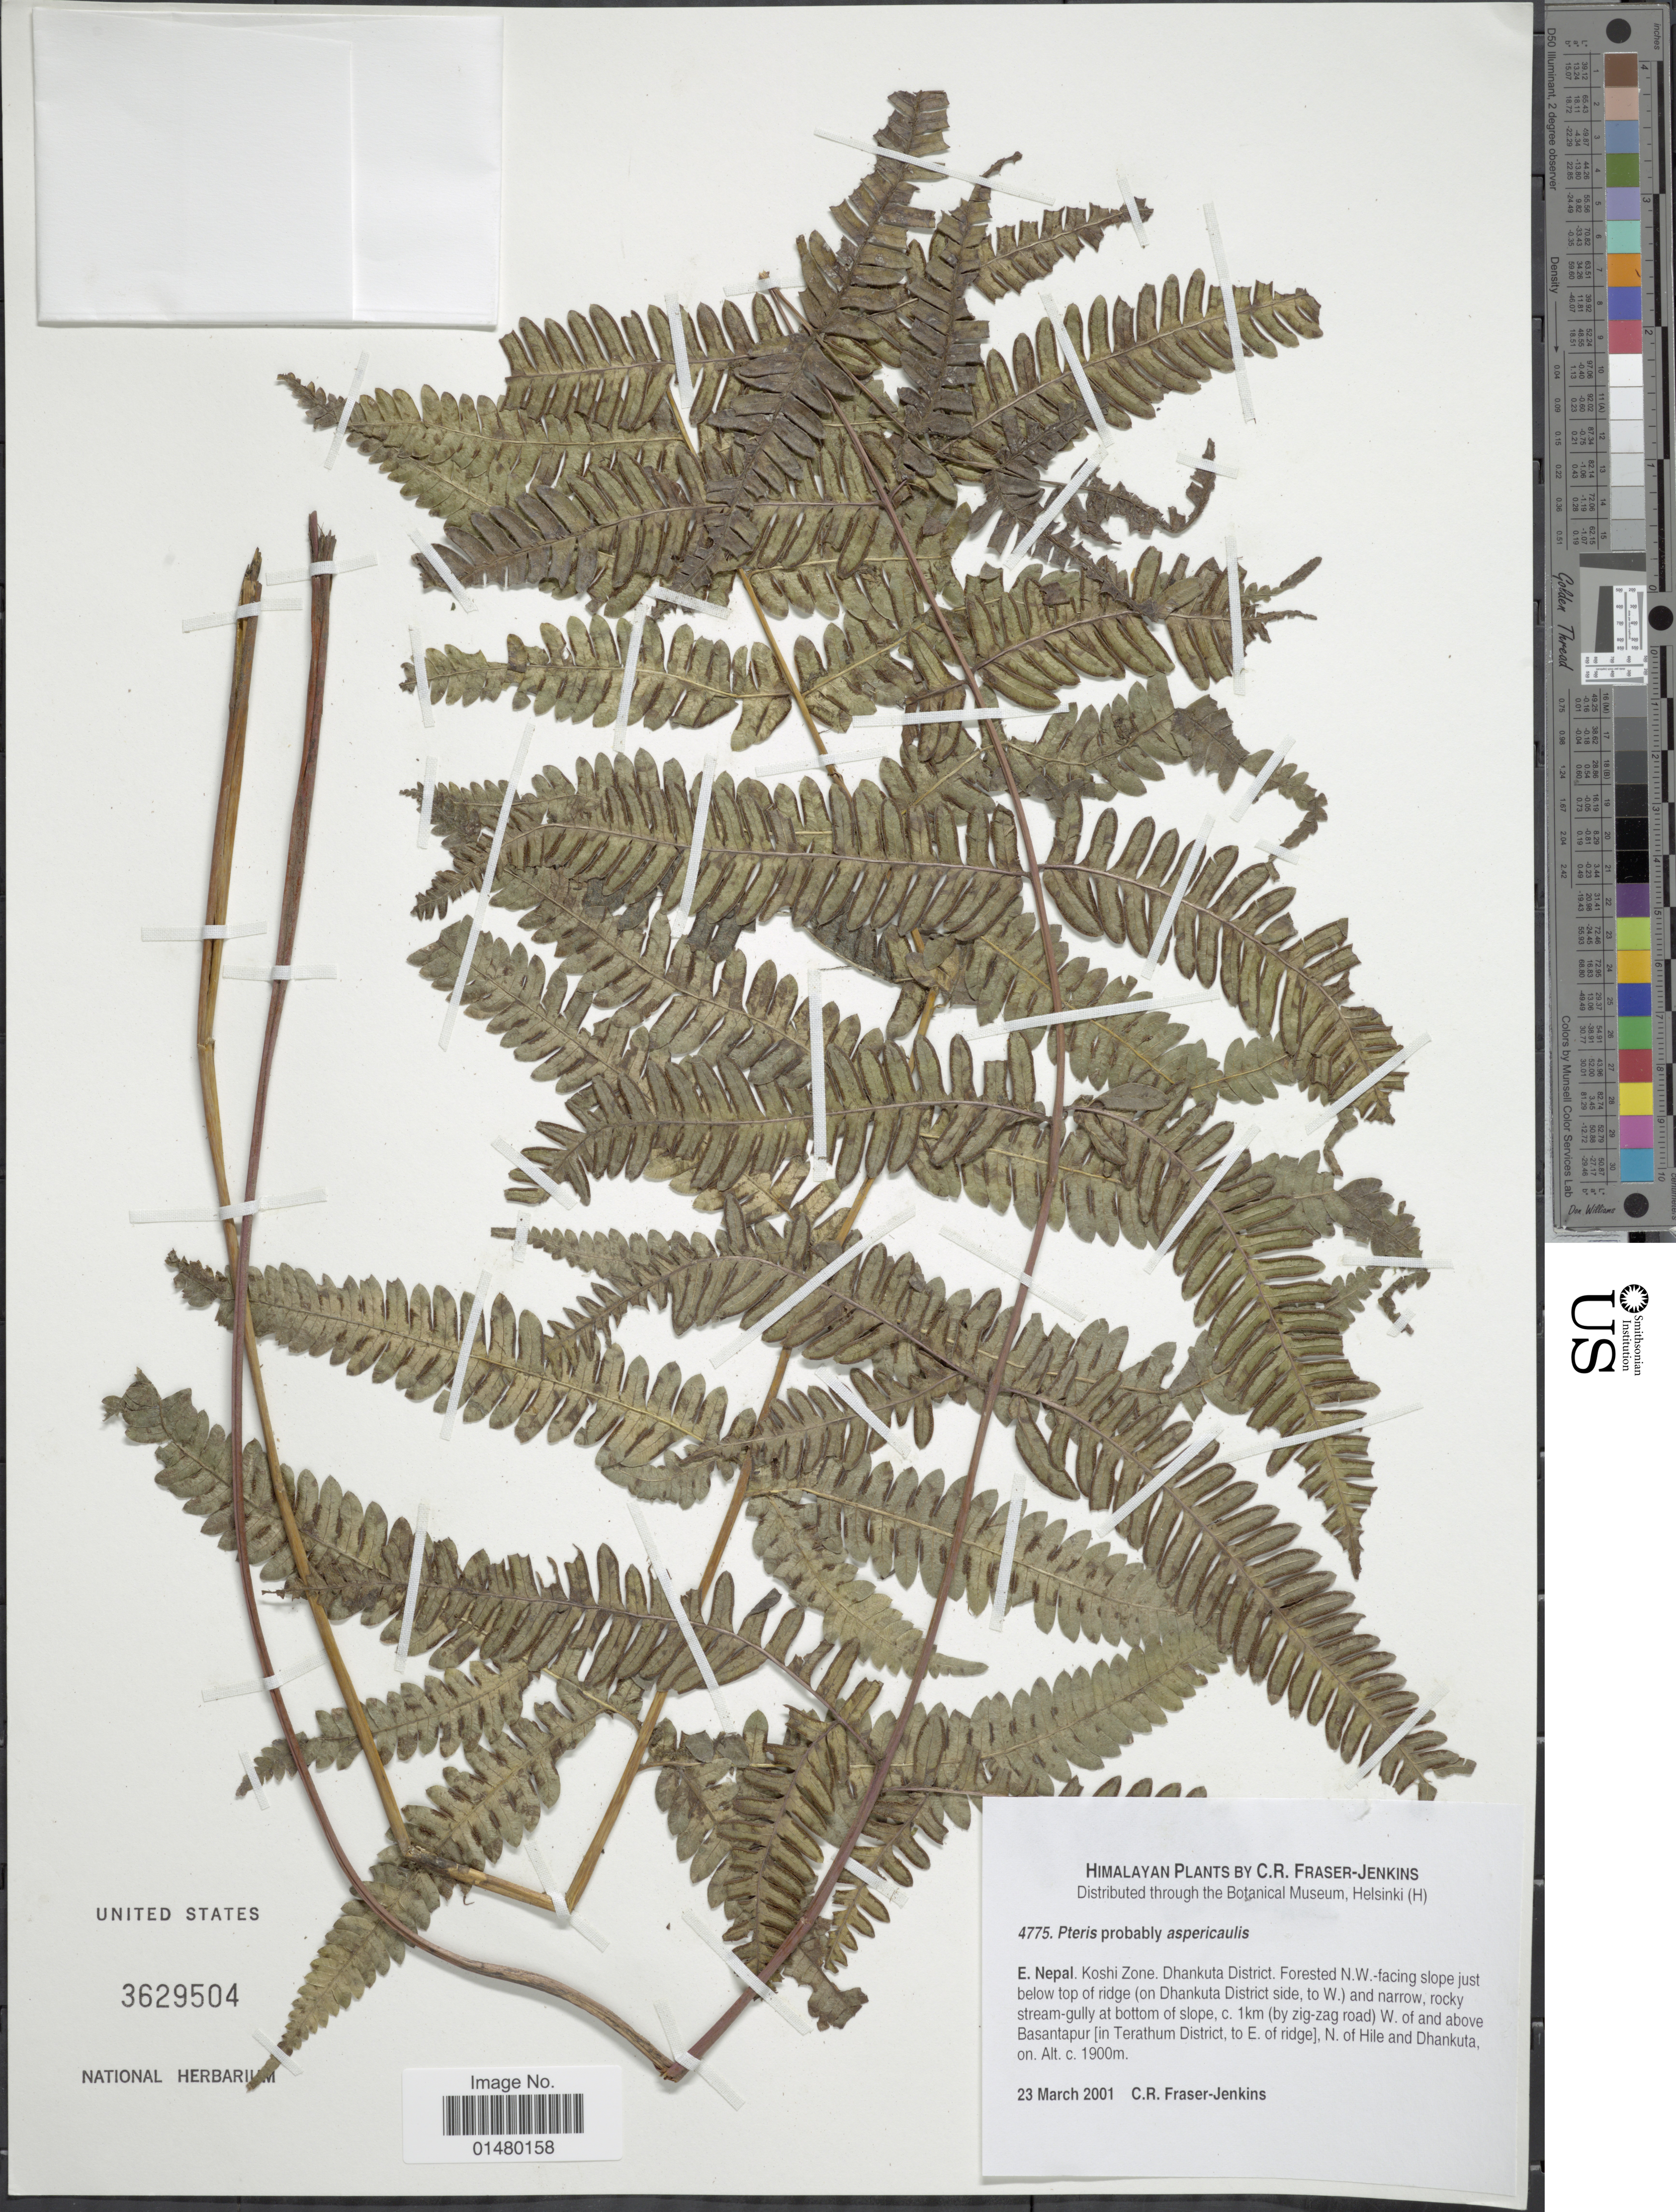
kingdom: Plantae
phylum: Tracheophyta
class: Polypodiopsida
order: Polypodiales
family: Pteridaceae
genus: Pteris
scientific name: Pteris aspericaulis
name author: Wall. ex Hieron.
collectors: C. R. Fraser-Jenkins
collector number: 4775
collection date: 2001-03-23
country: Nepal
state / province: Kosi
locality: E Nepal. Koshi Zone. Dhankuta District. Forested N.W.-facing slope just below top ridge (on Dhankuta District side, to W.) and narrow, rocky stream-gully at bottom of slope, c. 1km (by zig-zag road) W. of and above Basantapur [in Terathum District, to E of ridge], N. of Hile and Dhankuta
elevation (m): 1900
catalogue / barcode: US 3629504